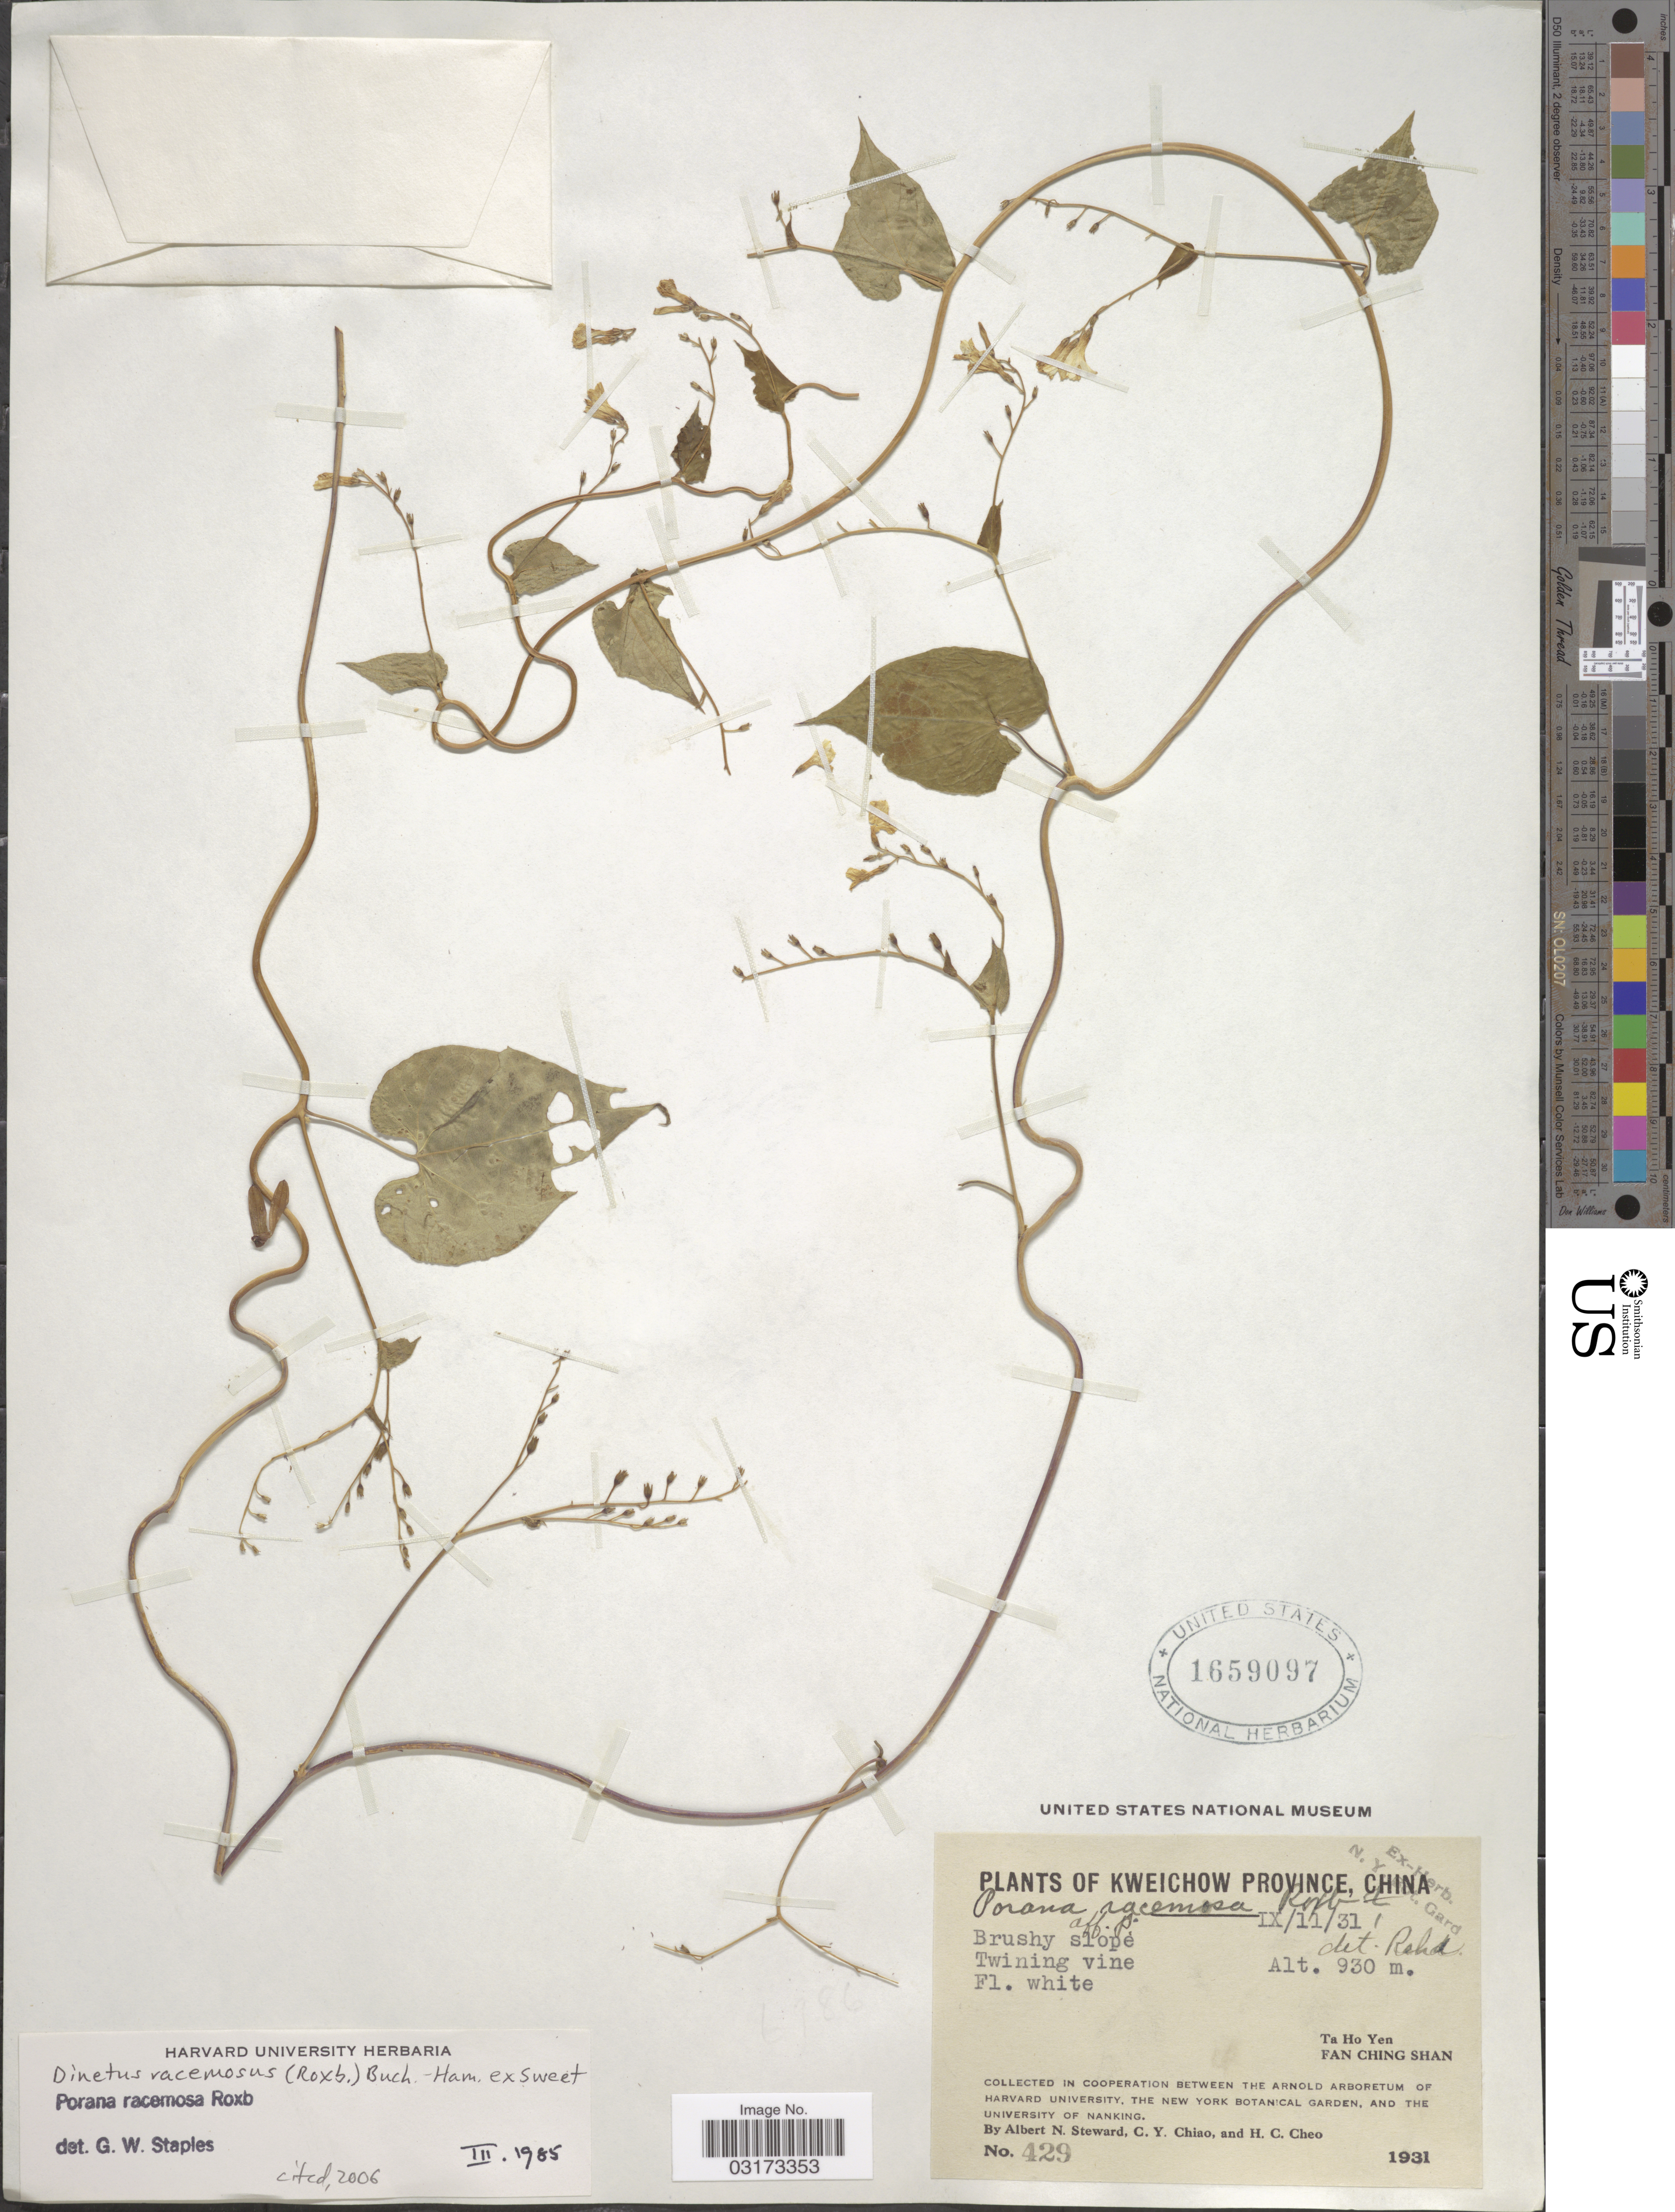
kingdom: Plantae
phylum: Tracheophyta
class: Magnoliopsida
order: Solanales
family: Convolvulaceae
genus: Dinetus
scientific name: Dinetus racemosus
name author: (Roxb.) Sweet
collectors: A. N. Steward, C. Y. Chiao & H. Cheo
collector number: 429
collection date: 1931-09-11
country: China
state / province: Guizhou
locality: Kweichow Province. Ta Ho Yen Fan Ching Shan.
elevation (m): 930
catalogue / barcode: US 1659097